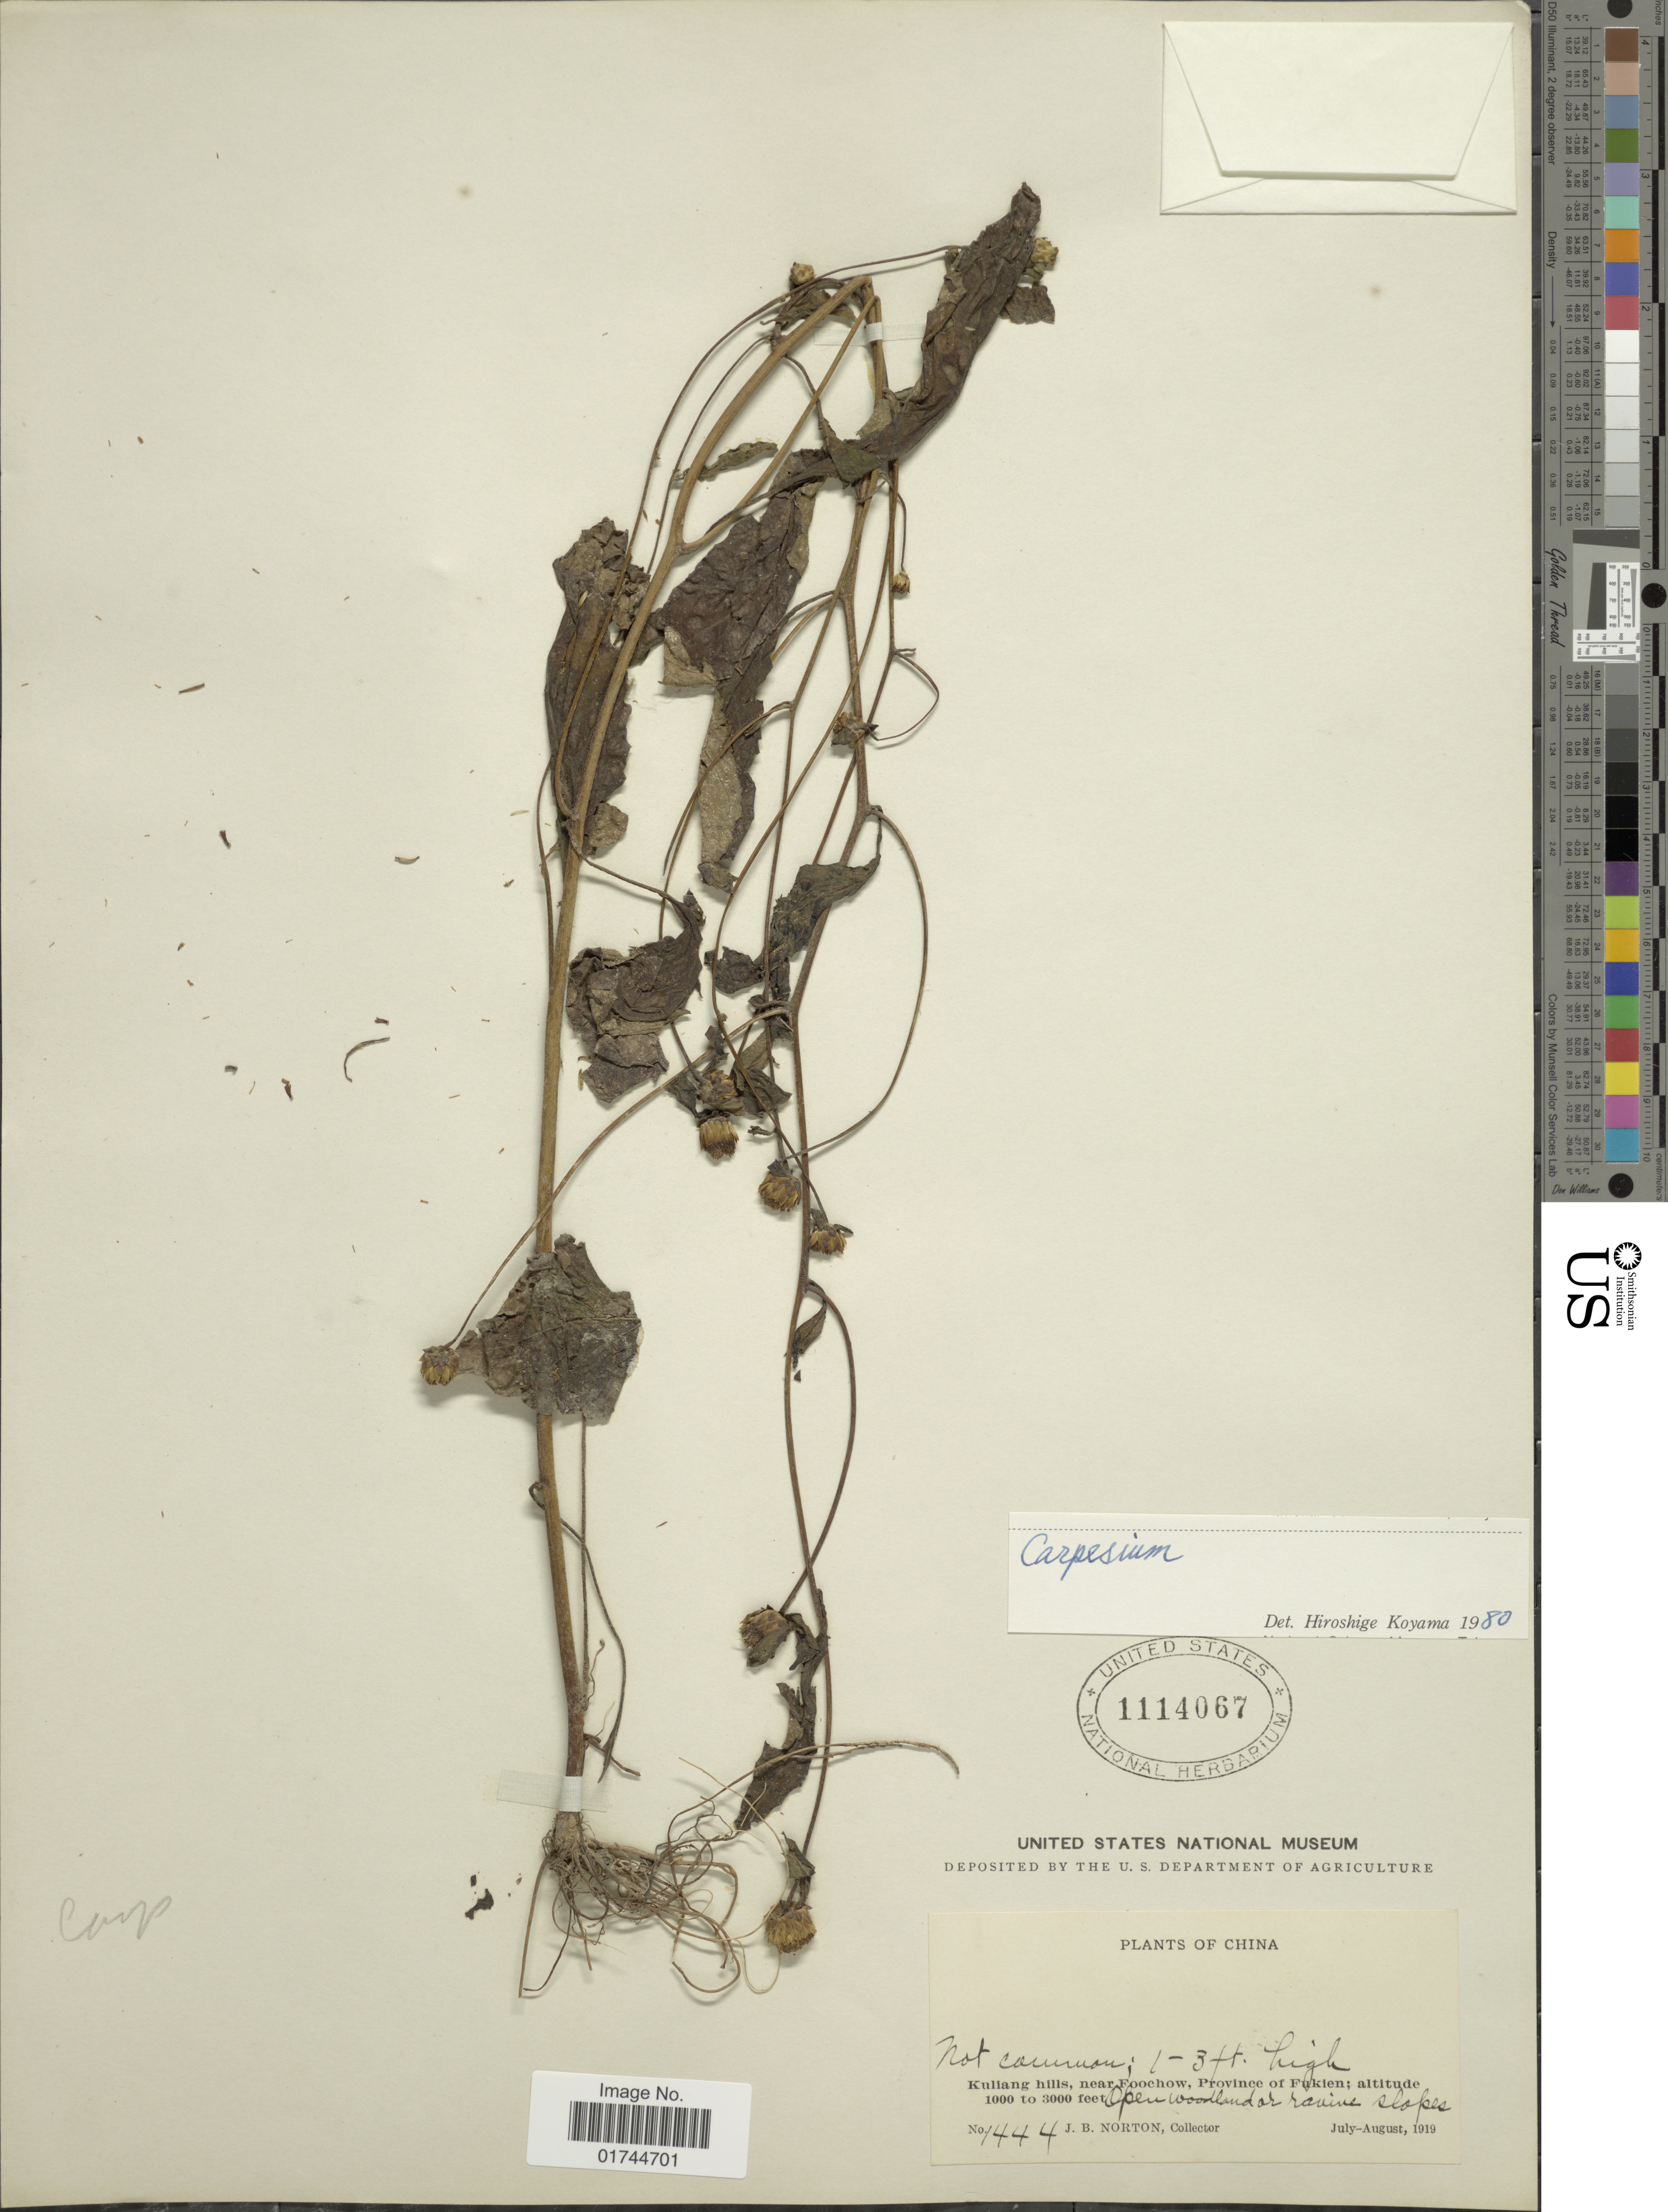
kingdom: Plantae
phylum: Tracheophyta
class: Magnoliopsida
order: Asterales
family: Asteraceae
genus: Carpesium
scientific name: Carpesium sp.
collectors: J. B. Norton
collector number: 1444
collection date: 1919-07/1919-08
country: China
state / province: Fujian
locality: Kuliang Hills, near Foochow, Province of Fukien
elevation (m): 305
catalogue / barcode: US 1114067